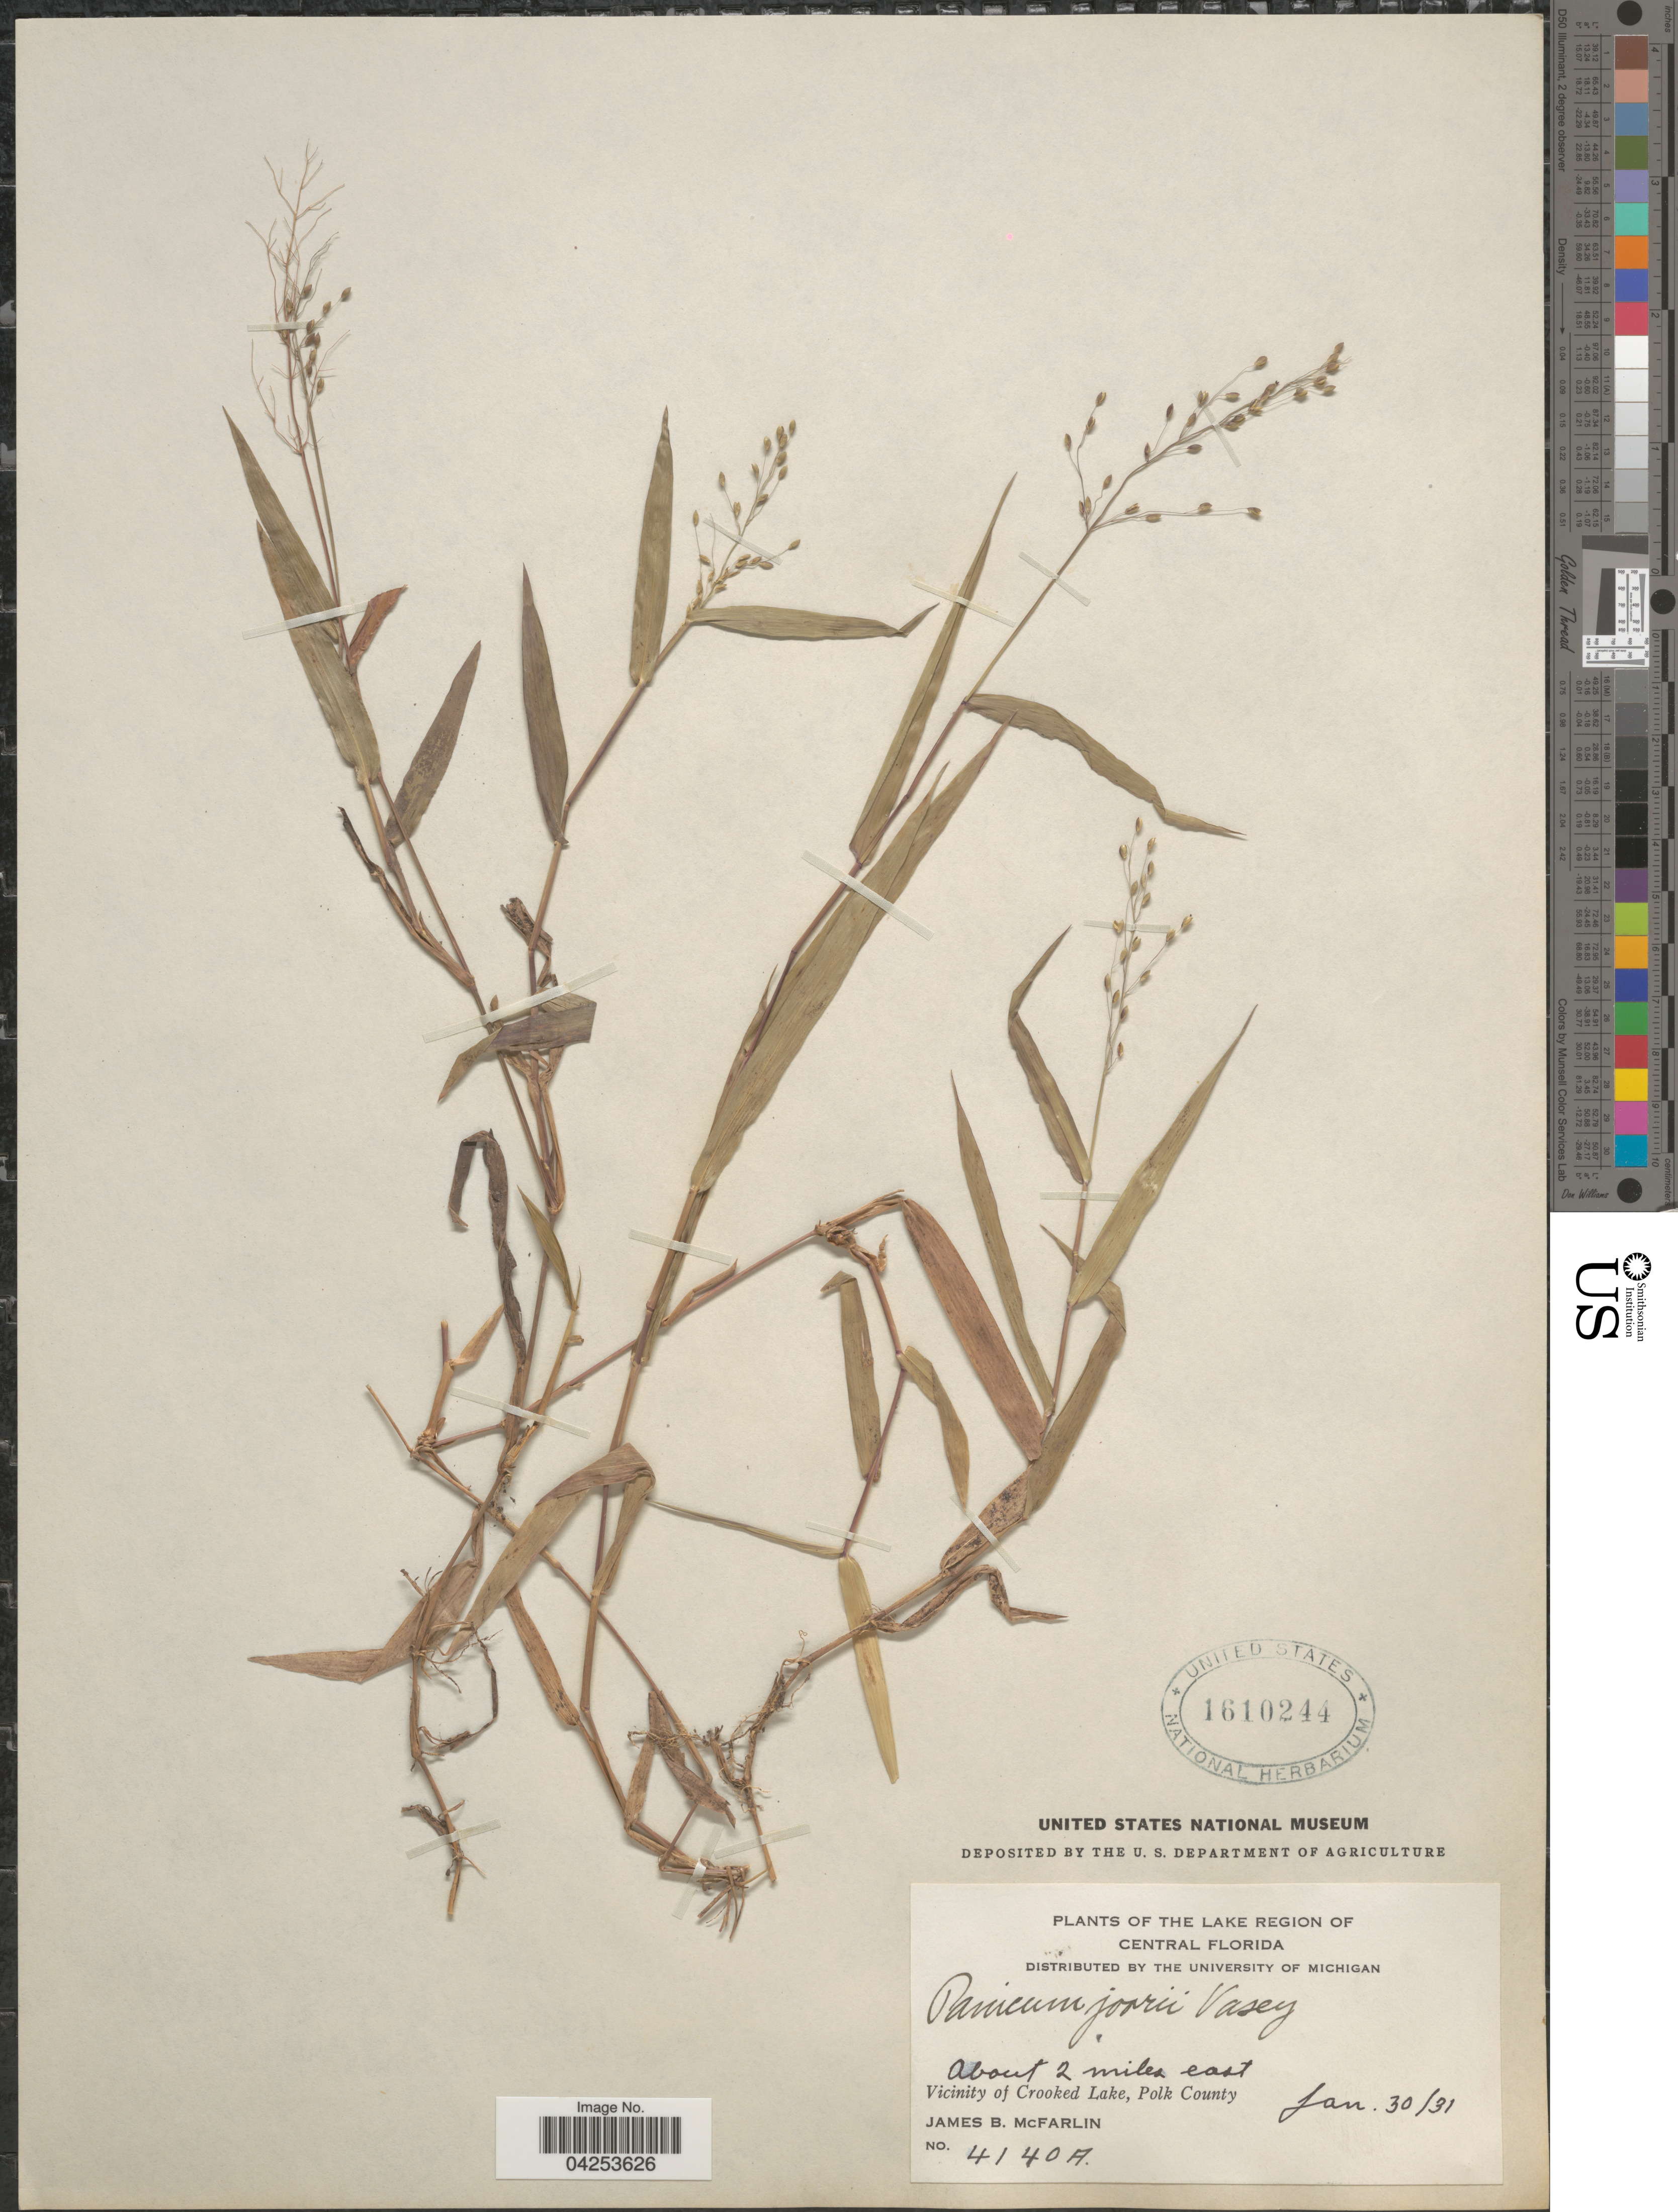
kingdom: Plantae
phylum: Tracheophyta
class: Liliopsida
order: Poales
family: Poaceae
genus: Dichanthelium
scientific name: Dichanthelium commutatum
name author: (Schult.) Gould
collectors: J. McFarlin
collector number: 4140A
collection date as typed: Transcribed d/m/y: 30/1/31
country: United States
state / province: Florida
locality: Lake Region of Central Florida. About 2 miles east Vicinity of Crooked Lake, Polk County.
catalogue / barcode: US 1610244